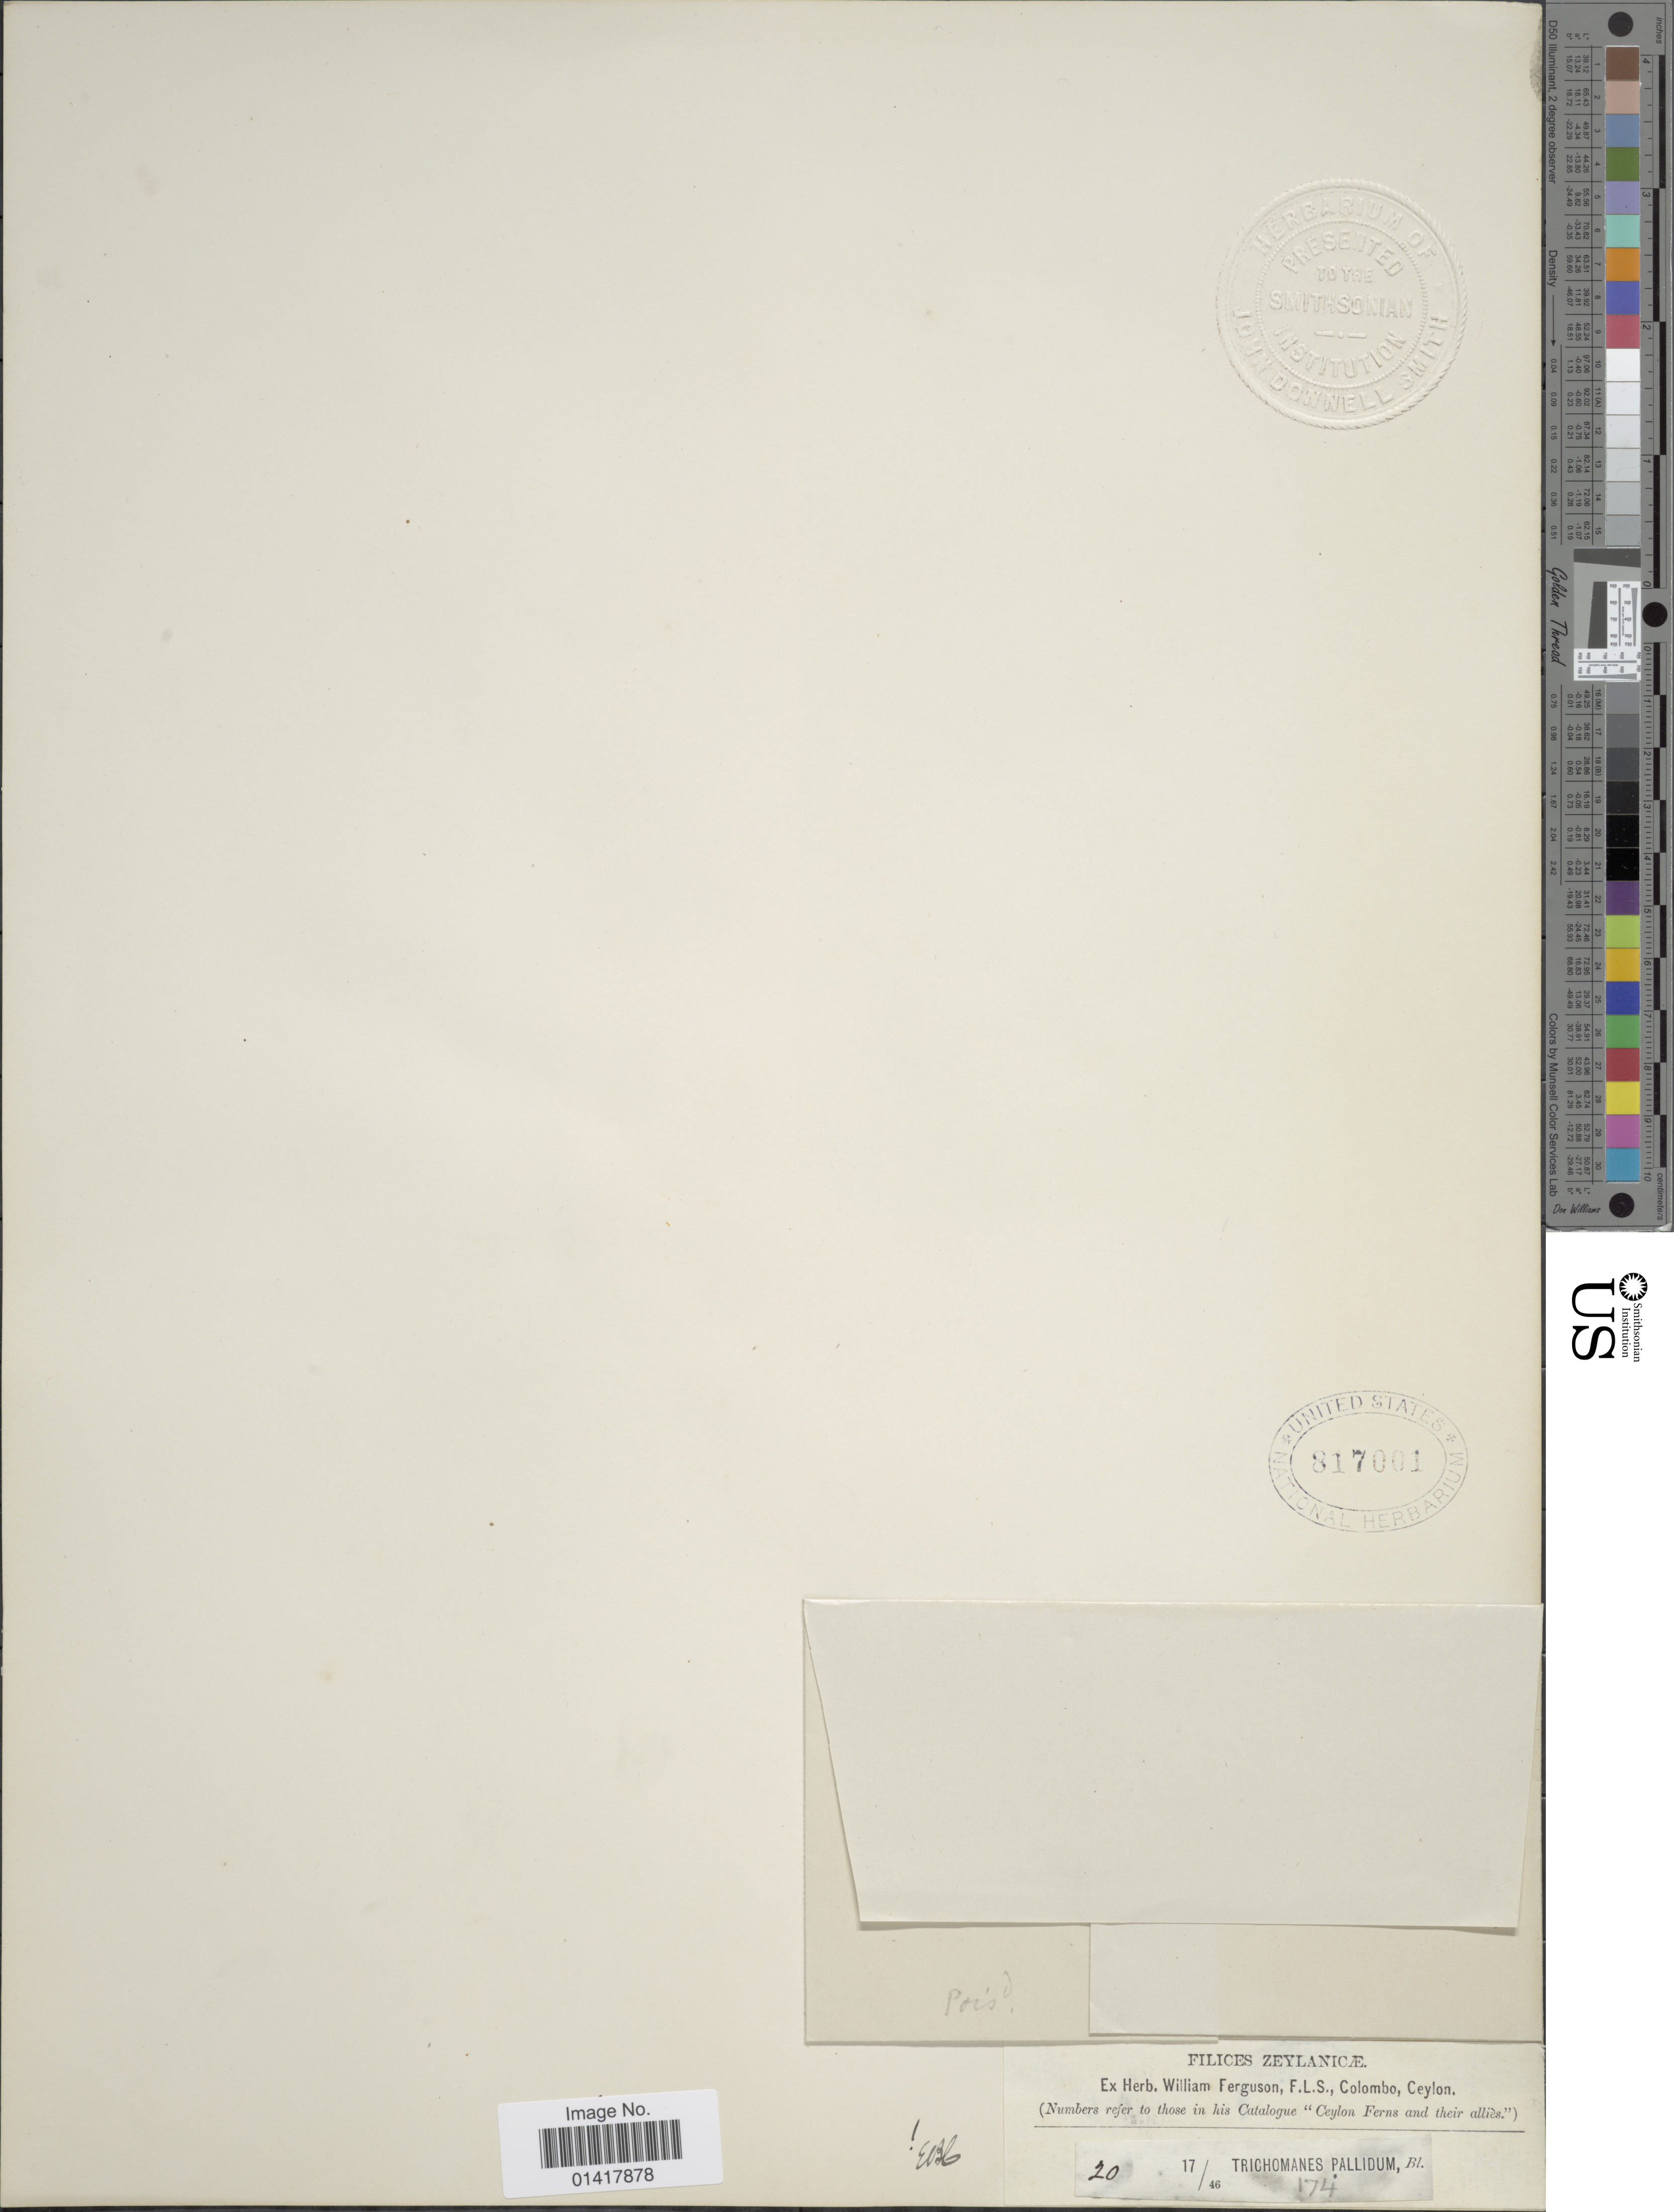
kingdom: Plantae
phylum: Tracheophyta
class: Polypodiopsida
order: Hymenophyllales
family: Hymenophyllaceae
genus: Hymenophyllum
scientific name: Hymenophyllum pallidum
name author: (Blume) Ebihara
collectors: ex herb. W. Ferguson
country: Sri Lanka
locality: Ceylon, Colombo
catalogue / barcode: US 817001